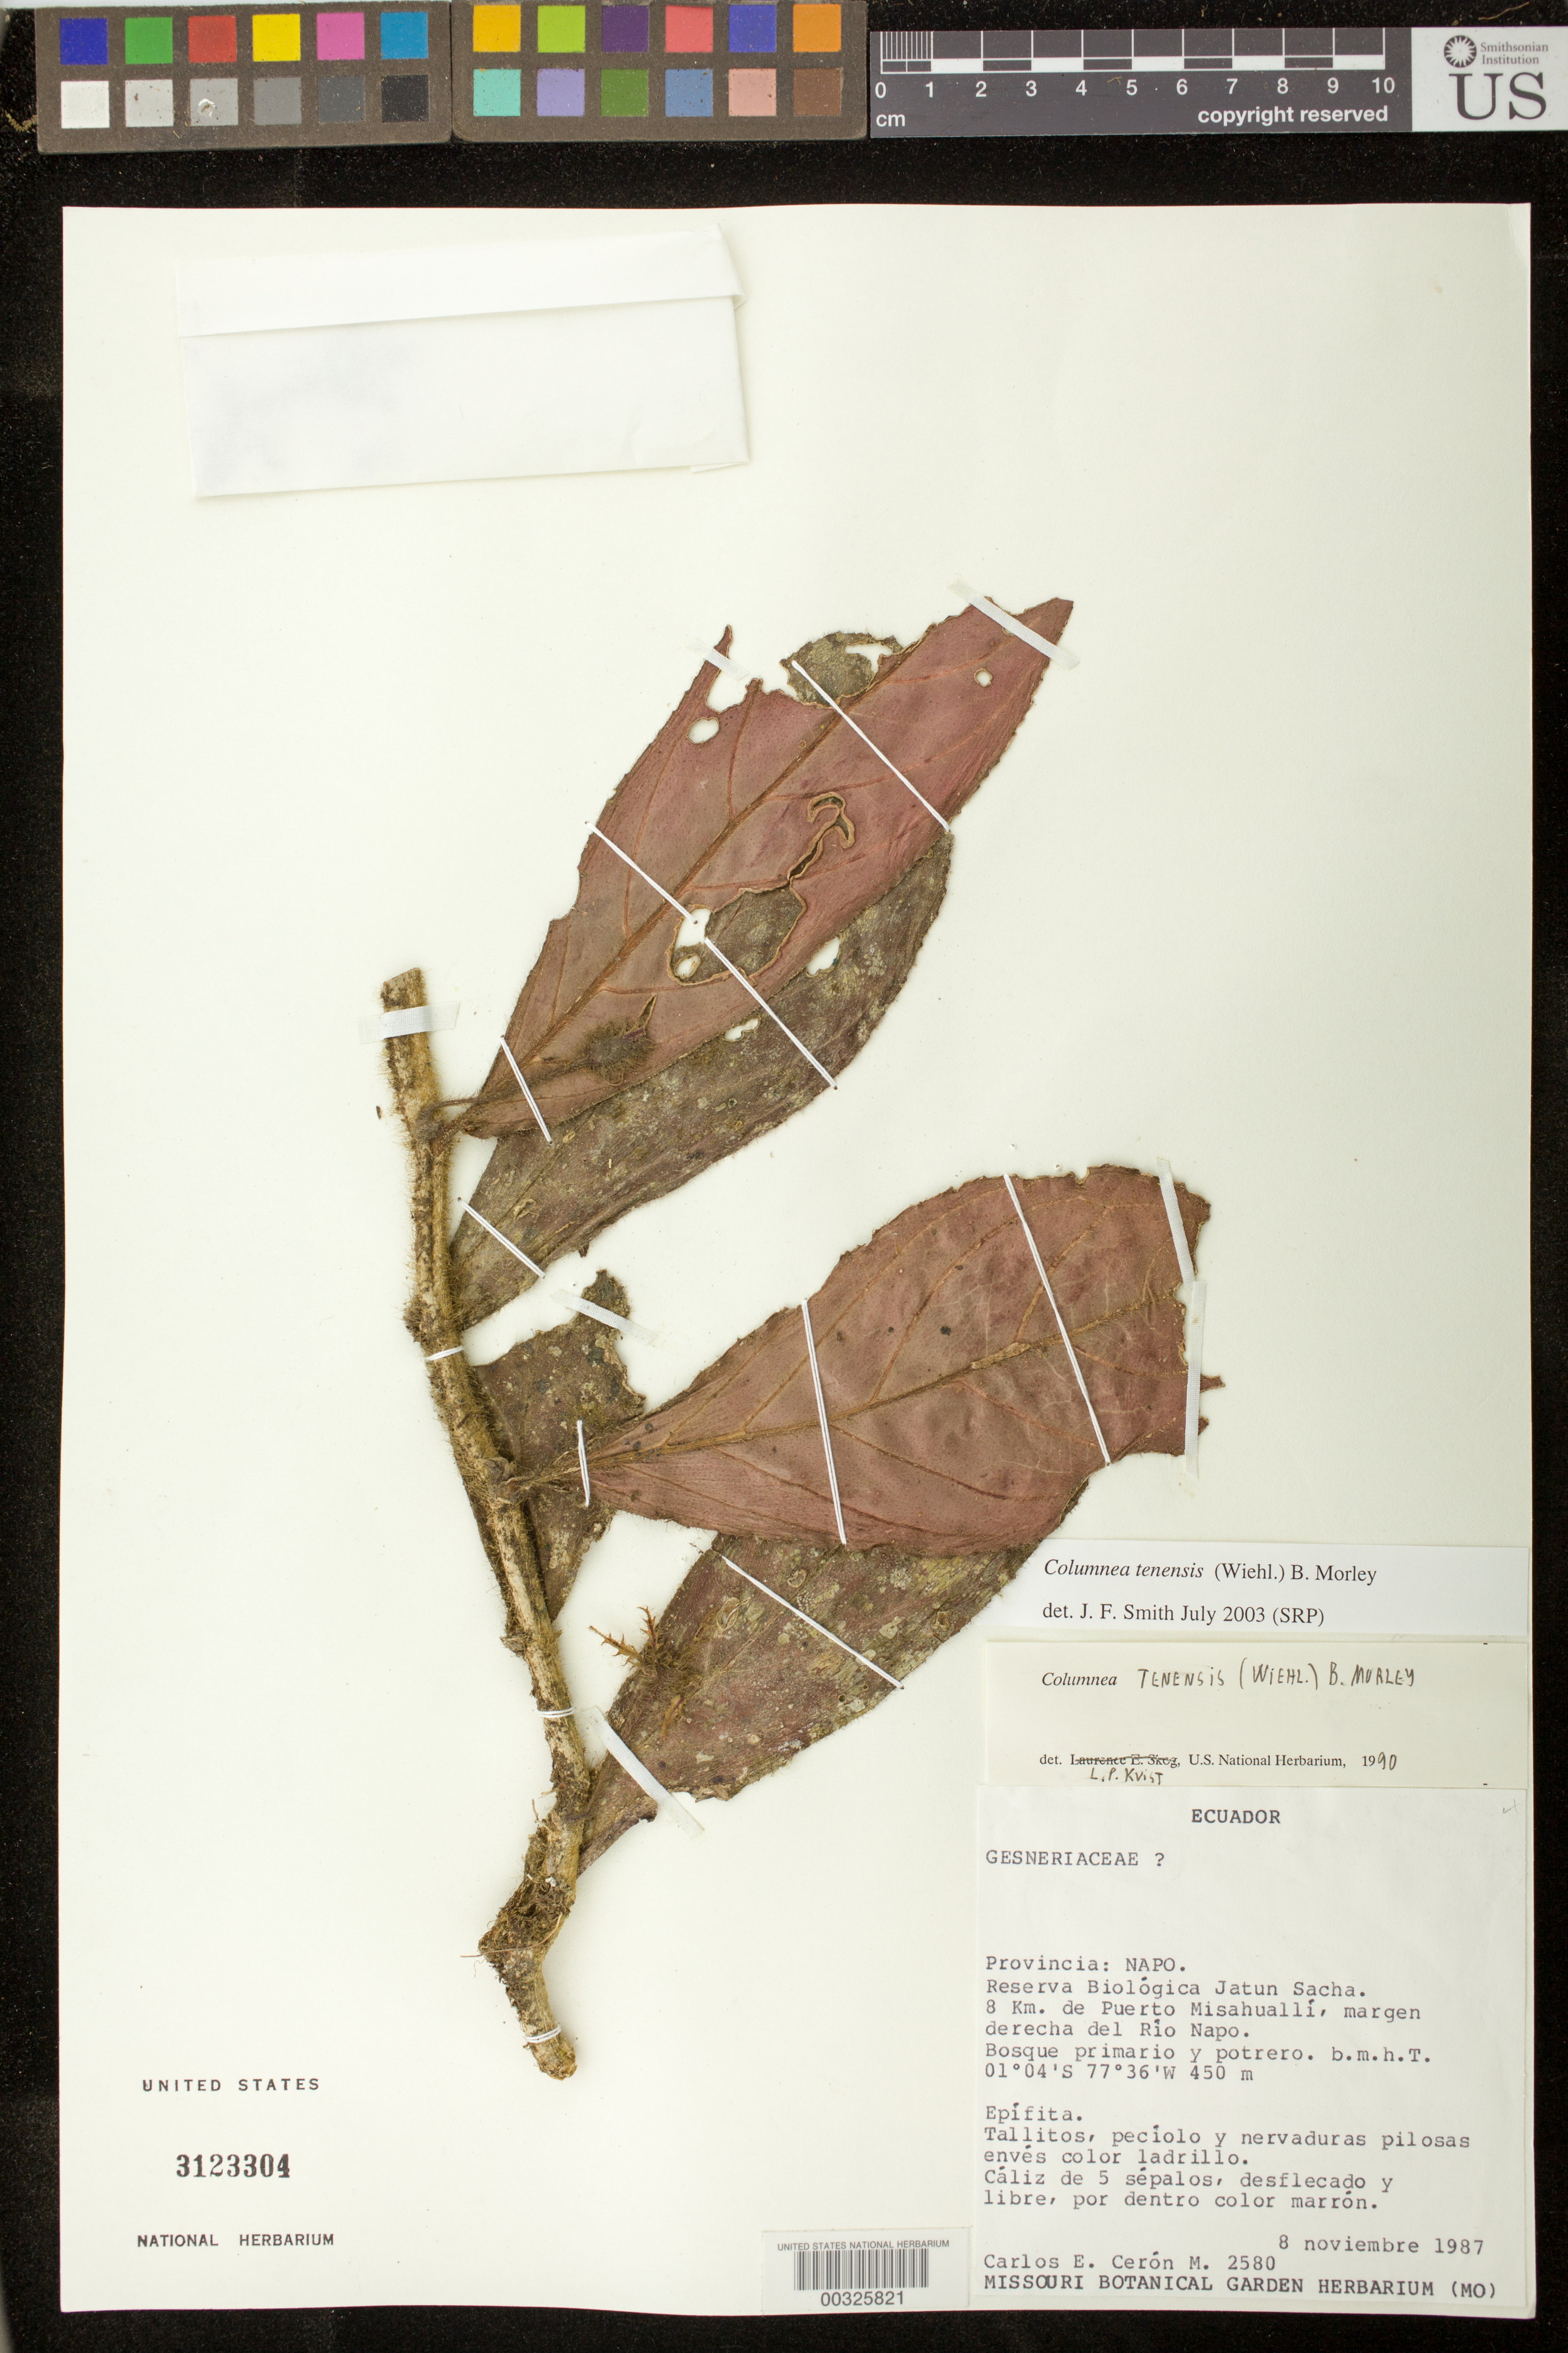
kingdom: Plantae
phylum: Tracheophyta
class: Magnoliopsida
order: Lamiales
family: Gesneriaceae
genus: Columnea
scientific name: Columnea illepida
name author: H.E. Moore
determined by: Clark, J. L.; Skog, Laurence E.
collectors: C. E. Cerón M. & et al.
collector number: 2580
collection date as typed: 08 Nov 1987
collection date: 1987-11-08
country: Ecuador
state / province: Napo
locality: Reserva Biologica Jatun Sacha, 8 km from Puerto Misahualli, right bank of Rio Napo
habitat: Primary forest and pasture land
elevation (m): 450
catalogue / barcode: US 3123304